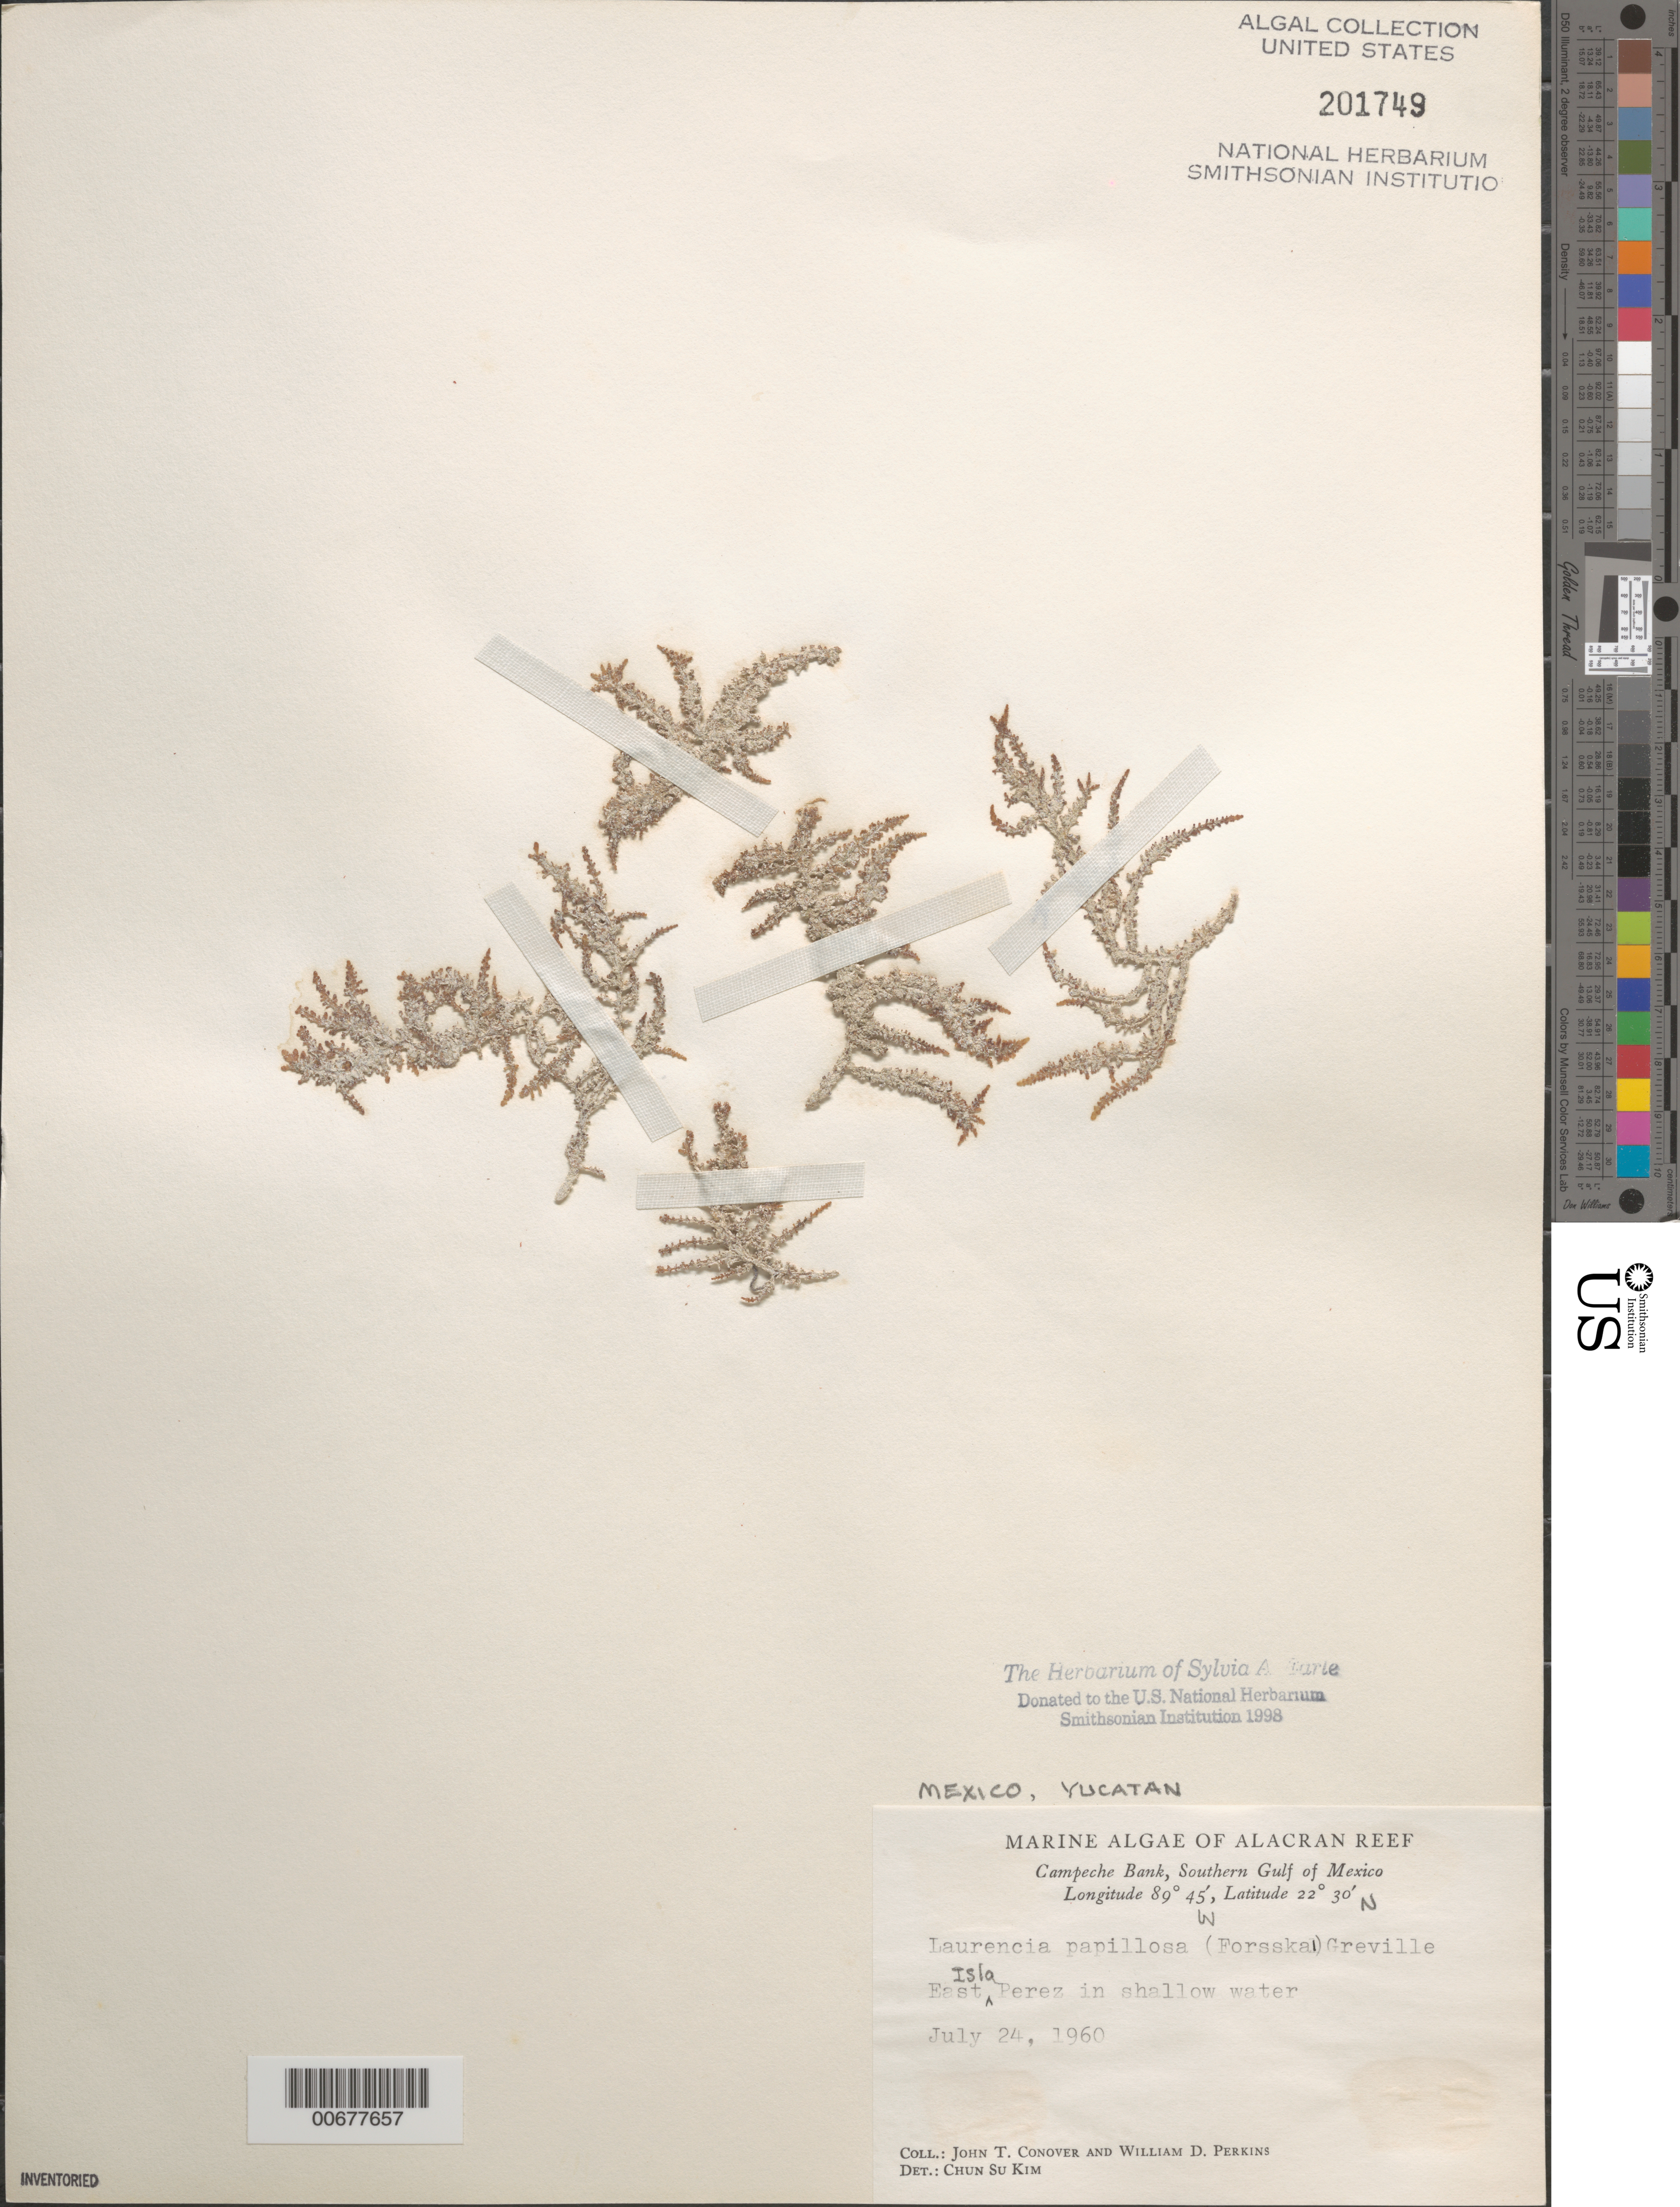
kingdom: Plantae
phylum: Rhodophyta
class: Florideophyceae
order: Ceramiales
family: Rhodomelaceae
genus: Palisada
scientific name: Palisada perforata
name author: (Bory) K.W. Nam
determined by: Algae name updating Project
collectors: J. T. Conover & W. D. Perkins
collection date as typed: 24 Jul 1960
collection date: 1960-07-24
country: Mexico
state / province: Yucatan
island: Isla Perez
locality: Alacran Reef, Campeche Bank, southern Gulf of Mexico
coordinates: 22 30' N, 84 45' W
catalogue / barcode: US 201749